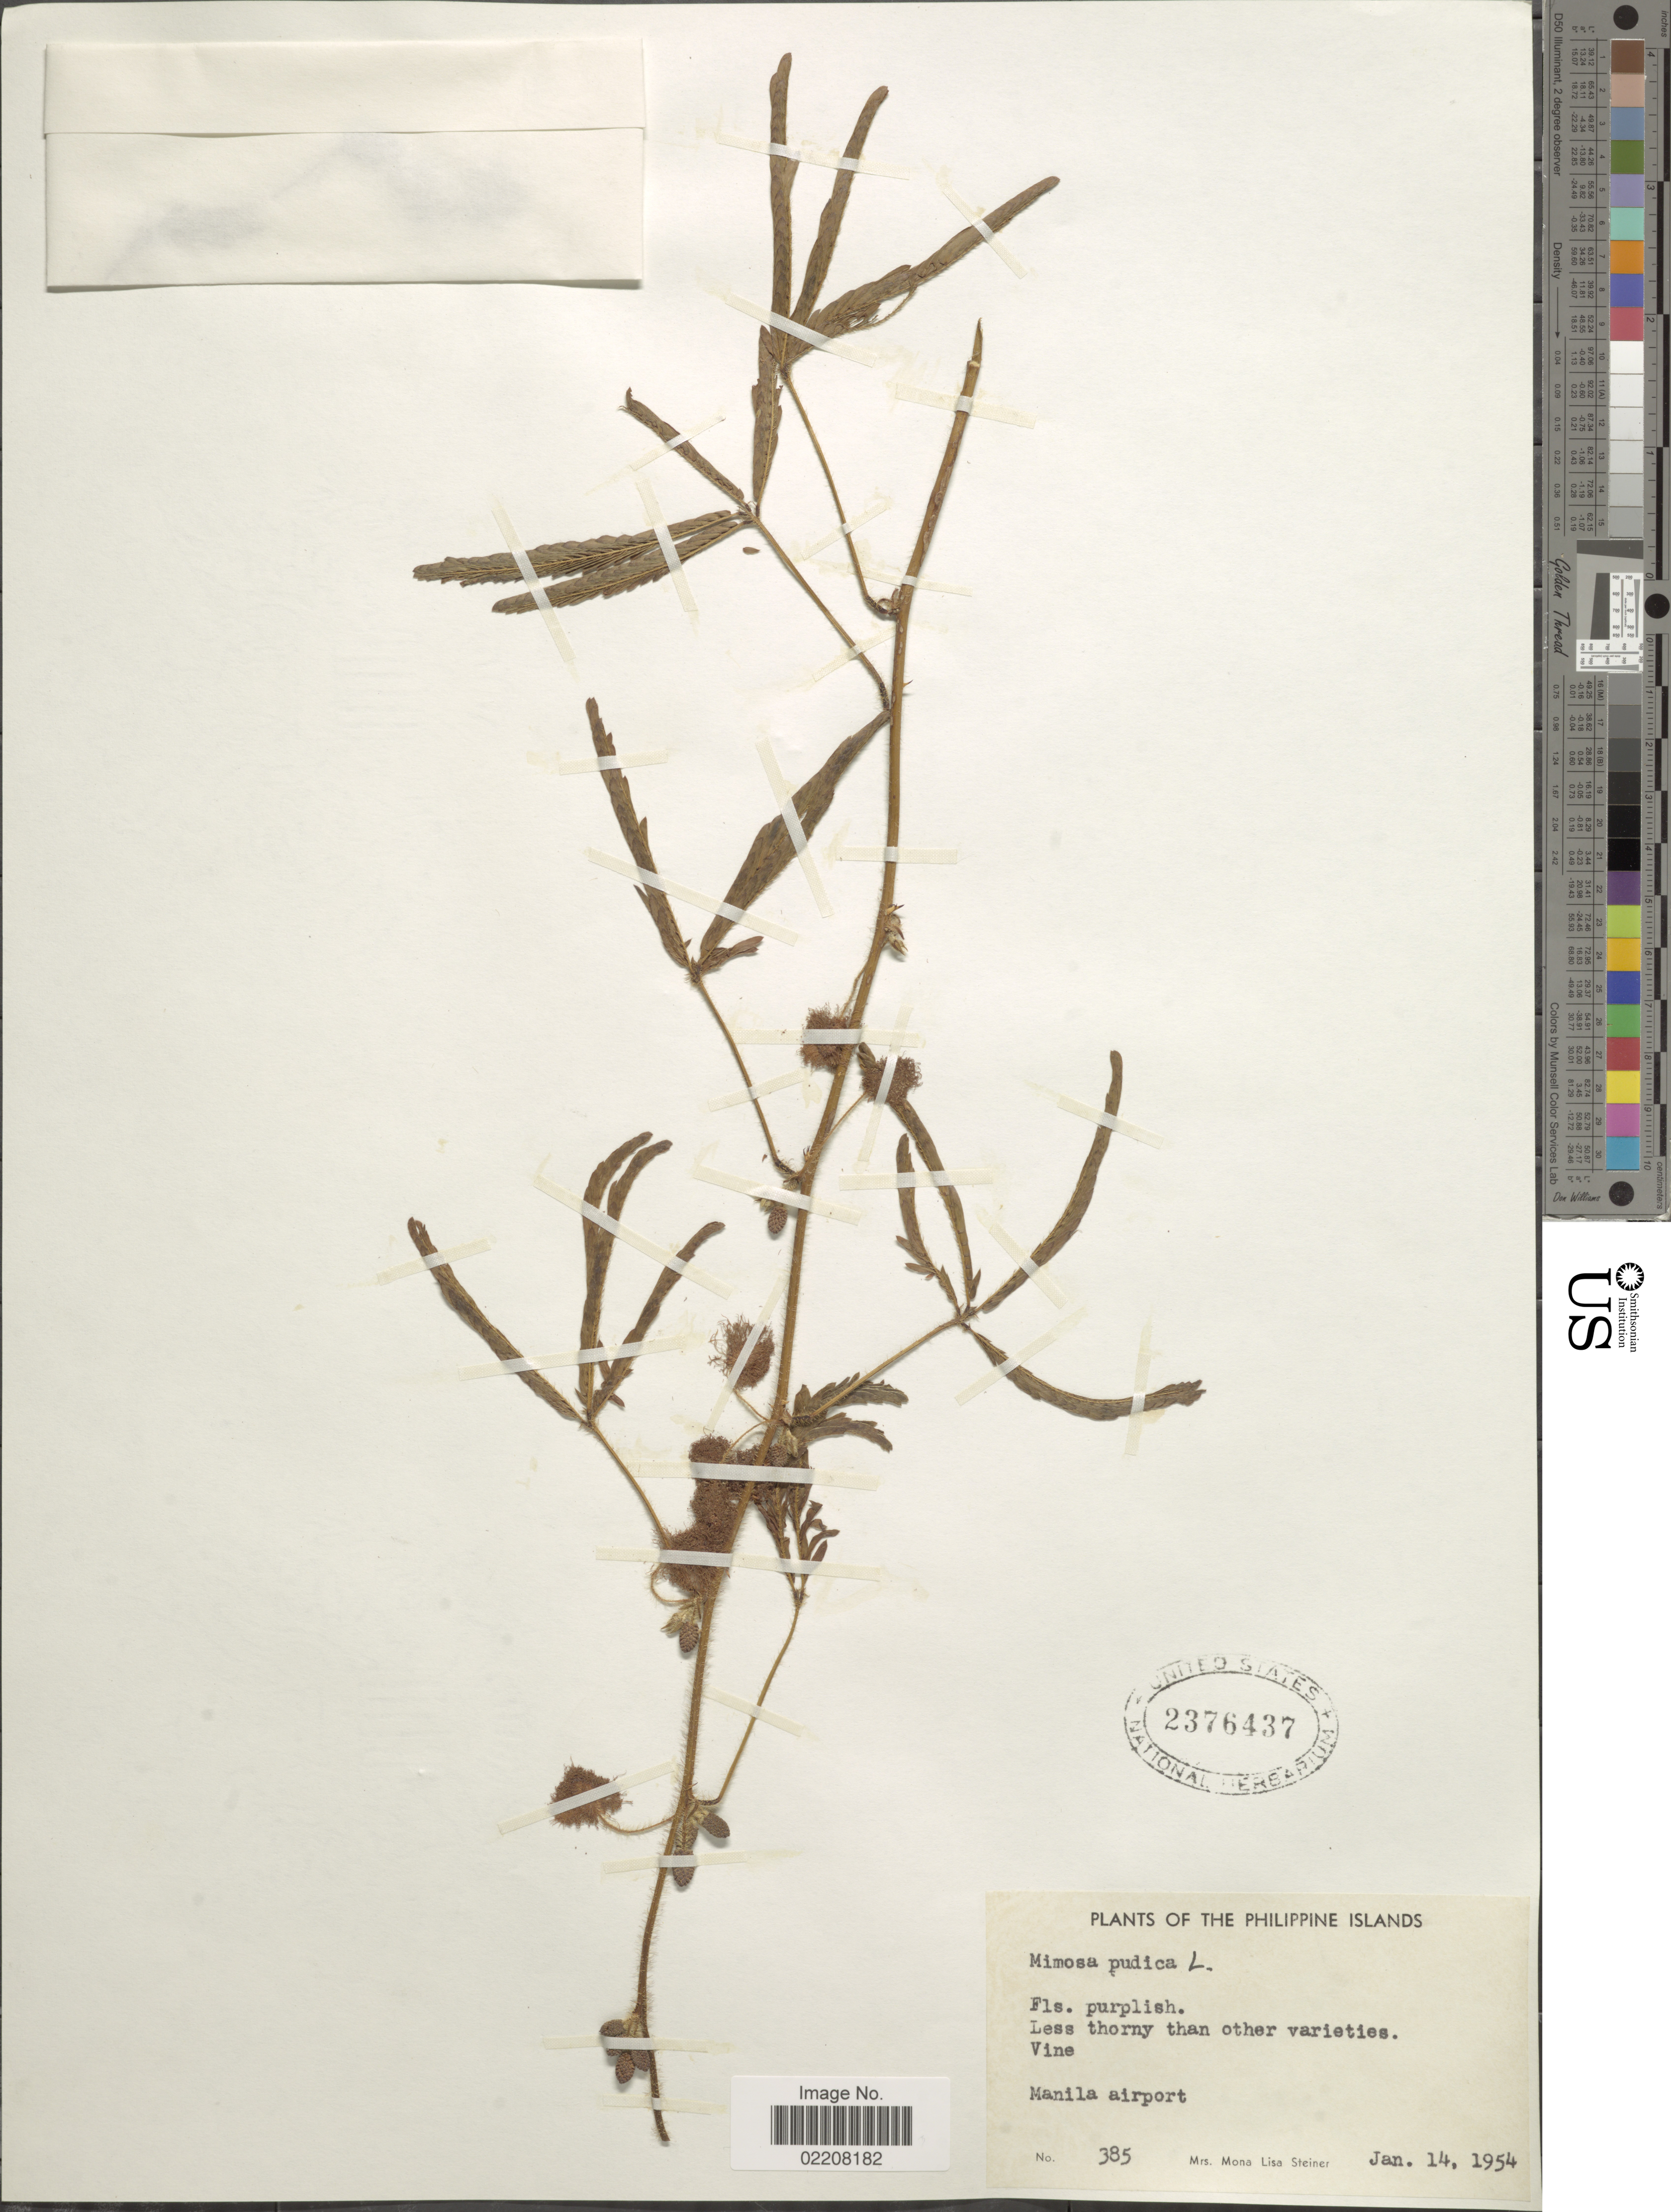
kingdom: Plantae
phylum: Tracheophyta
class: Magnoliopsida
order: Fabales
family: Fabaceae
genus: Mimosa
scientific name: Mimosa sp.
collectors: M. Steiner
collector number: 385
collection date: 1954-01-14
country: Philippines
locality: Philippine Islands. Manila airport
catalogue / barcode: US 2376437